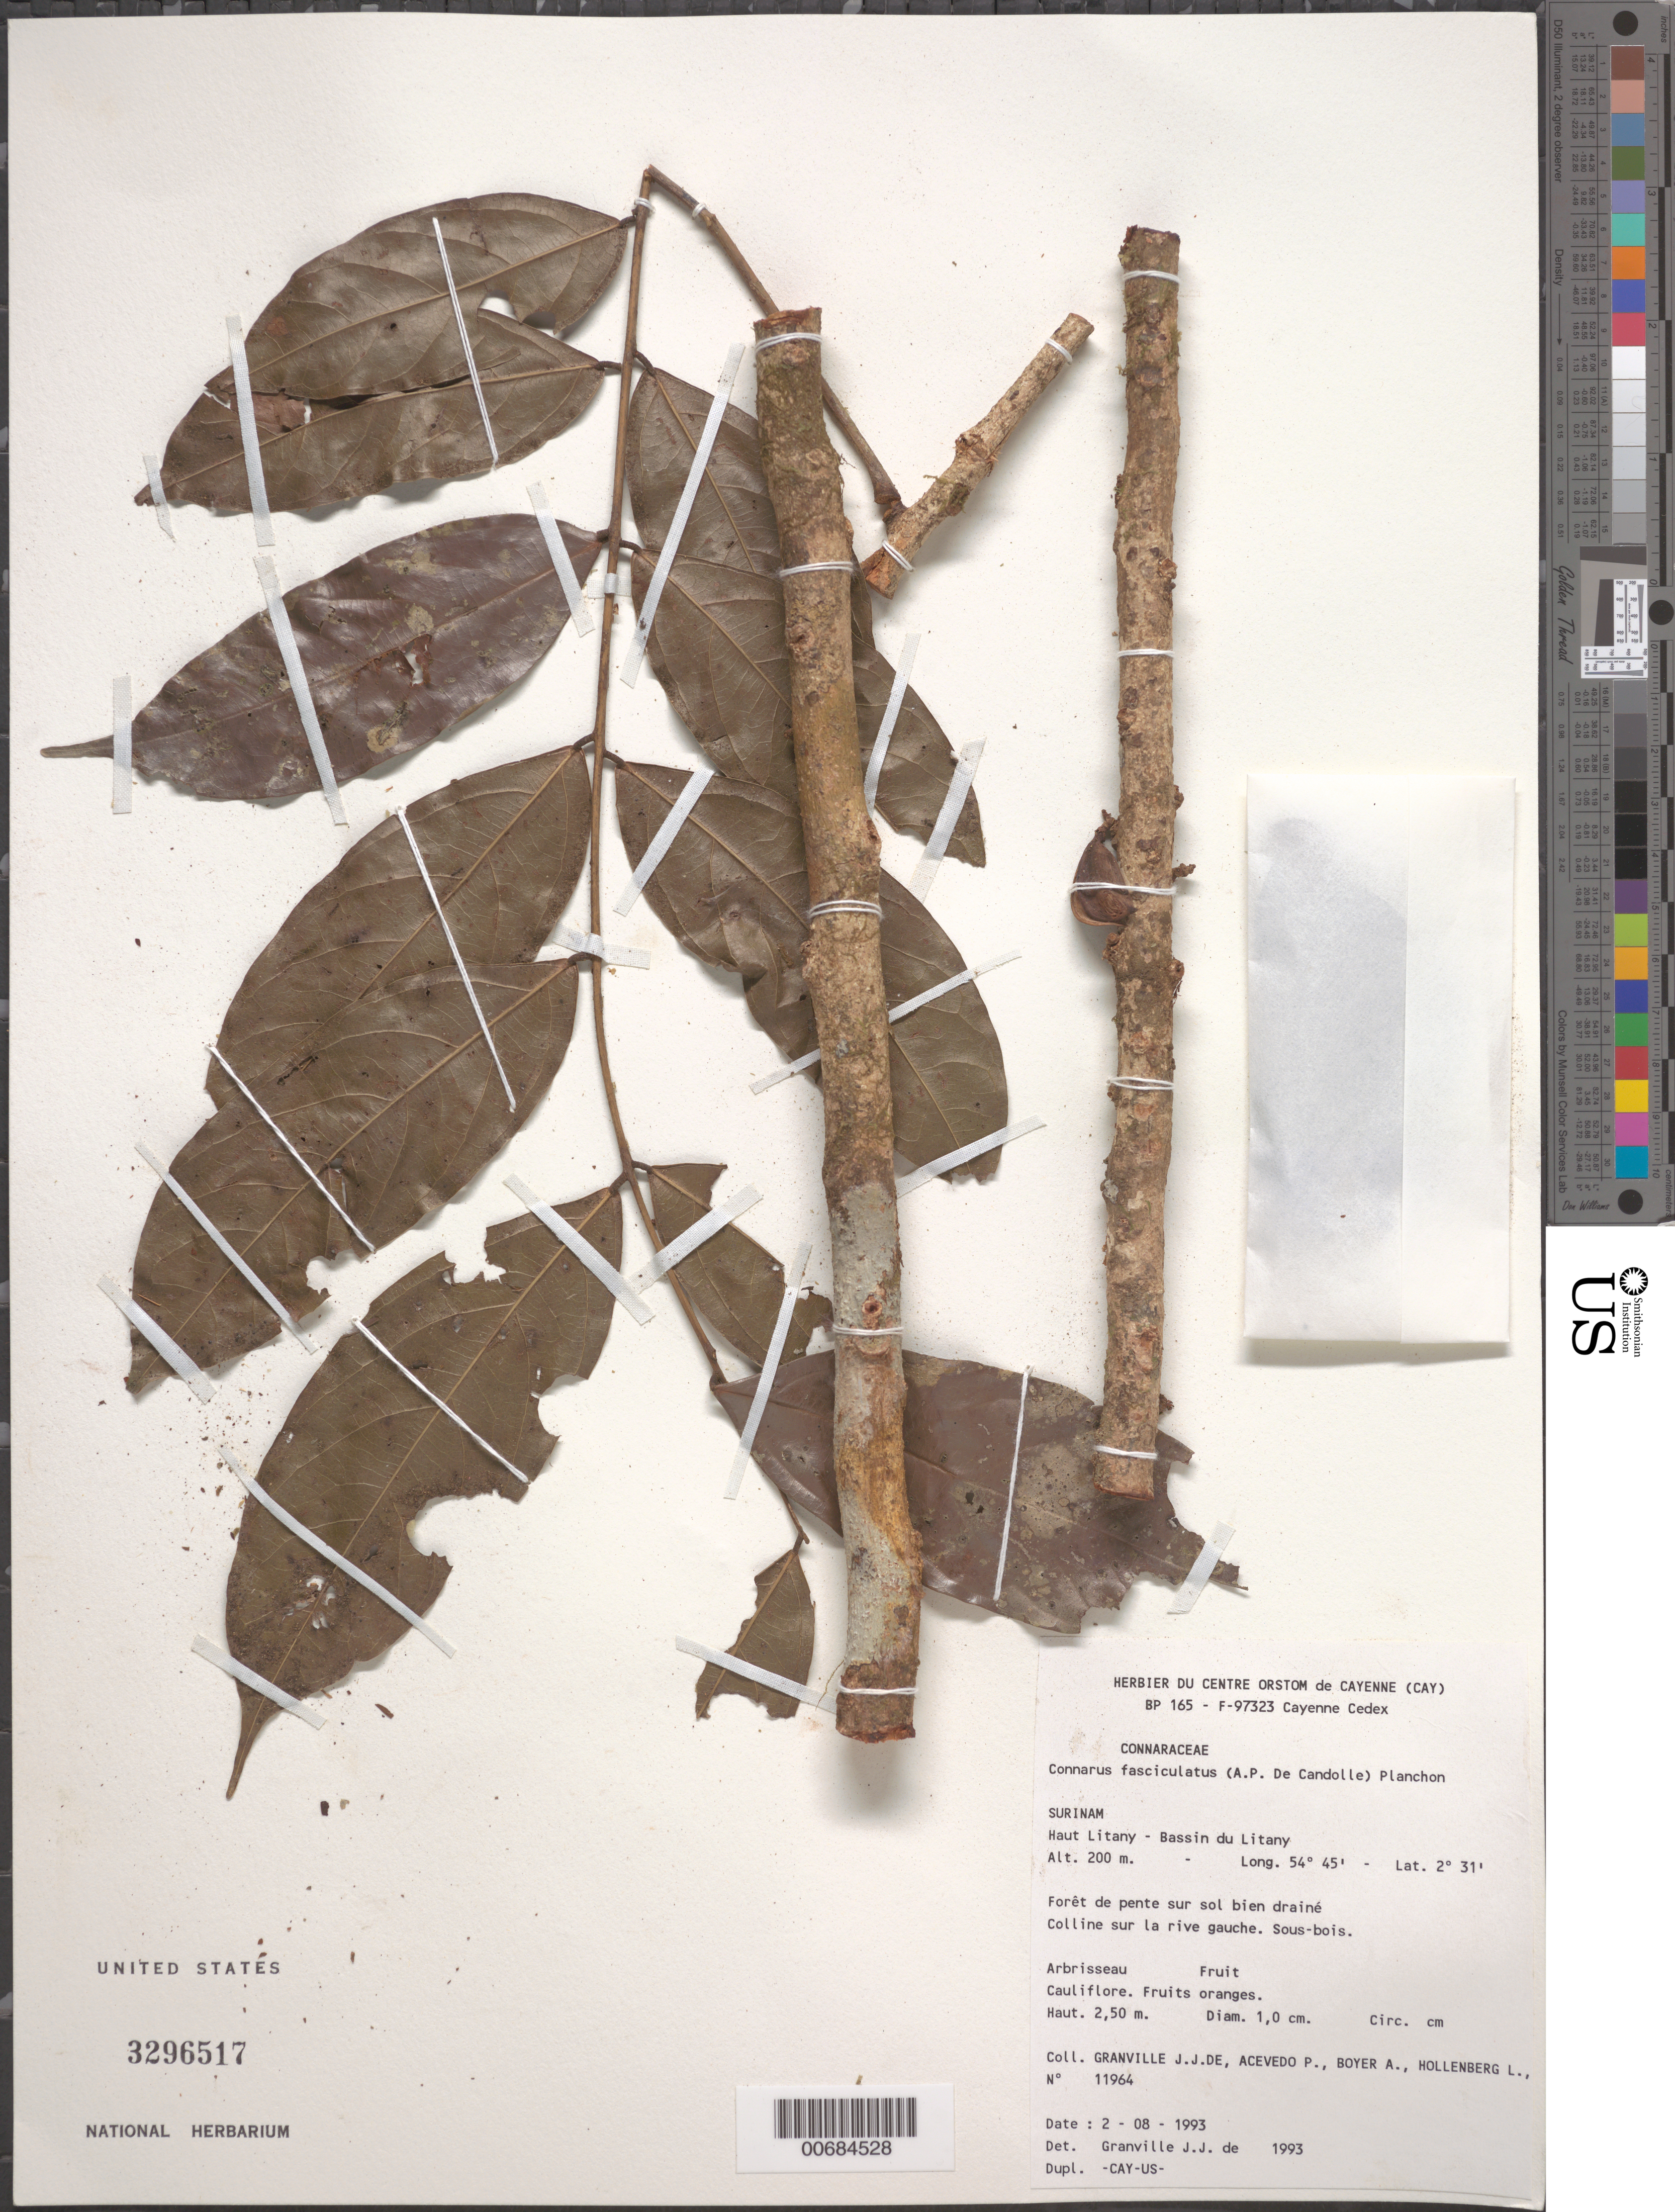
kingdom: Plantae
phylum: Tracheophyta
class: Magnoliopsida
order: Oxalidales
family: Connaraceae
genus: Connarus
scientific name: Connarus fasciculatus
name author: (DC.) Planch.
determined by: Granville, J. J. de, (CAY), Institut de Recherche pour le Developpement (IRD) (FRENCH GUIANA)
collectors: J.-J. de Granville, P. Acevedo-Rodr., A. Boyer & L. Hollenberg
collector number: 11964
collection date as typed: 2-Aug-93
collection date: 1993-08-02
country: Suriname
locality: Haut Litany, Bassin du Litany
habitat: Forest on well-drained slope; hill on bank; under story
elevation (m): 200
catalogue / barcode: US 3296517